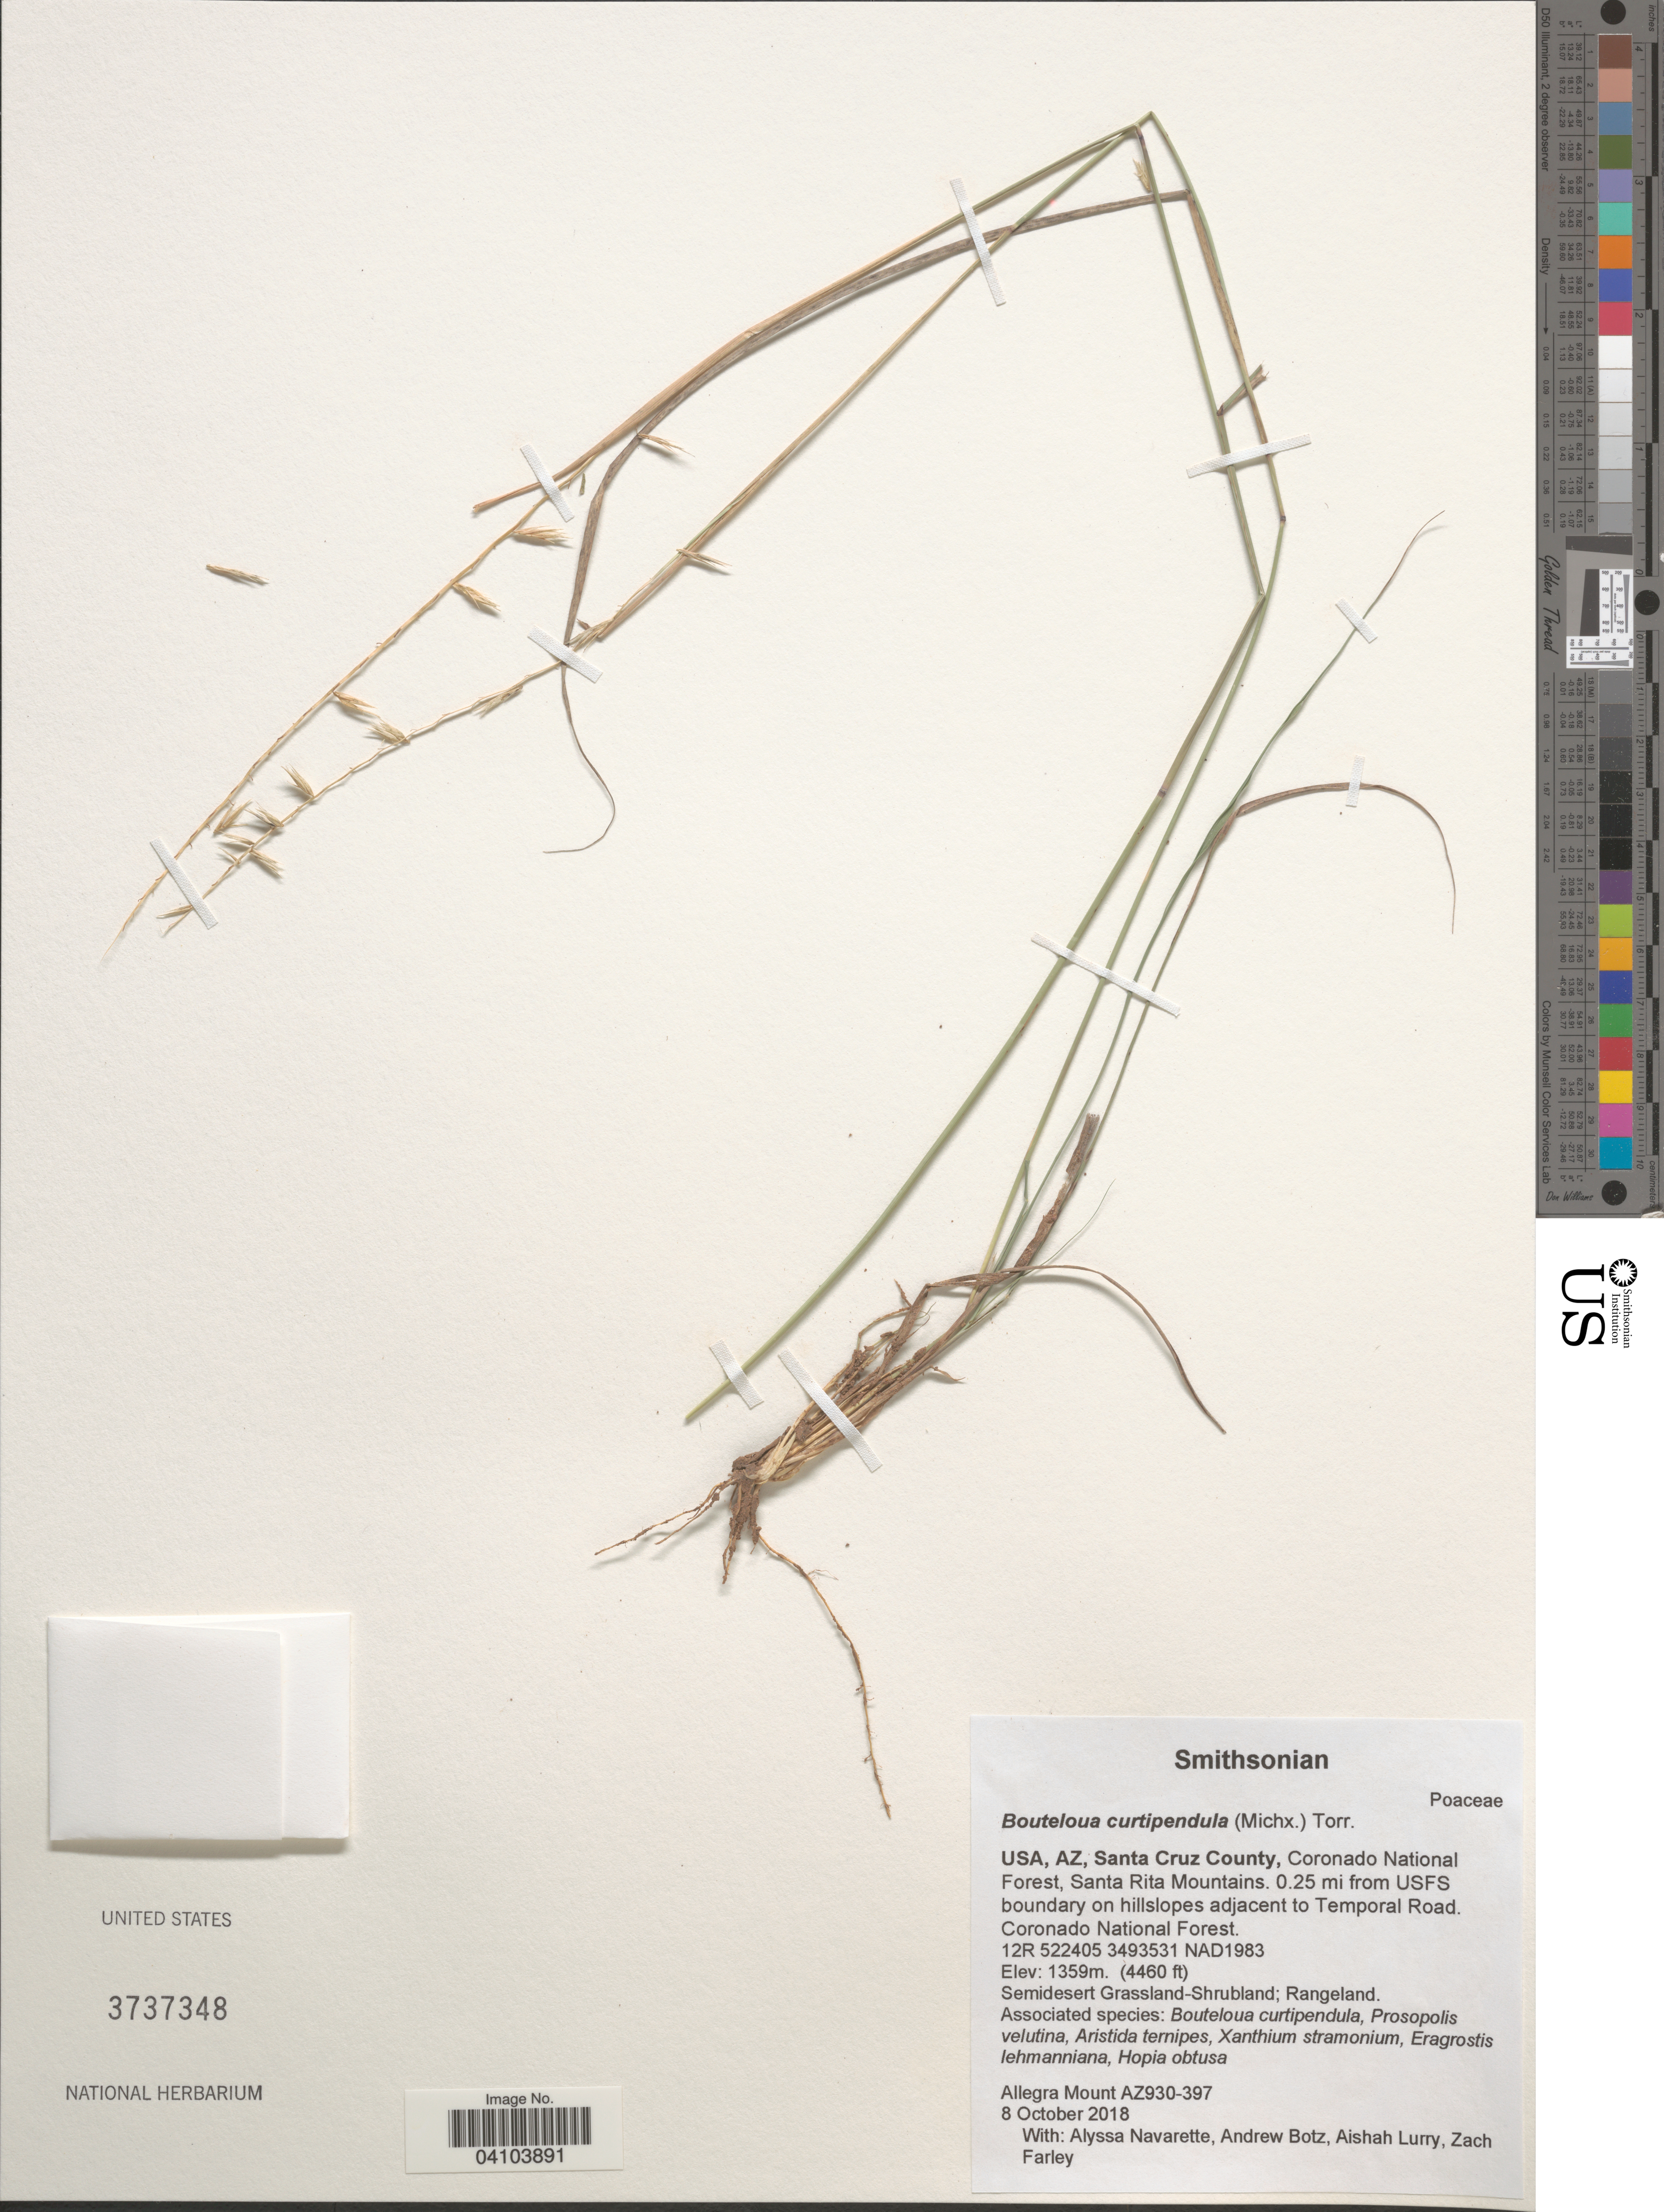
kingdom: Plantae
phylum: Tracheophyta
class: Liliopsida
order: Poales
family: Poaceae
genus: Bouteloua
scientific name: Bouteloua curtipendula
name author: (Michx.) Torr.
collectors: A. Mount, A. Navarette, A. Botz, A. Lurry & Z. Farley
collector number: AZ930-397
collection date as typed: Transcribed d/m/y: 8/10/2018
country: United States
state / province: Arizona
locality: Santa Cruz County, Coronado National Forest, Santa Rita Mountains. 0.25 mi from USFS boundary on hillslopes adjacent to Temporal Road. Coronado National Forest. 12R 522405 3493531 NAD1983.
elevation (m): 1359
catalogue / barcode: US 3737348